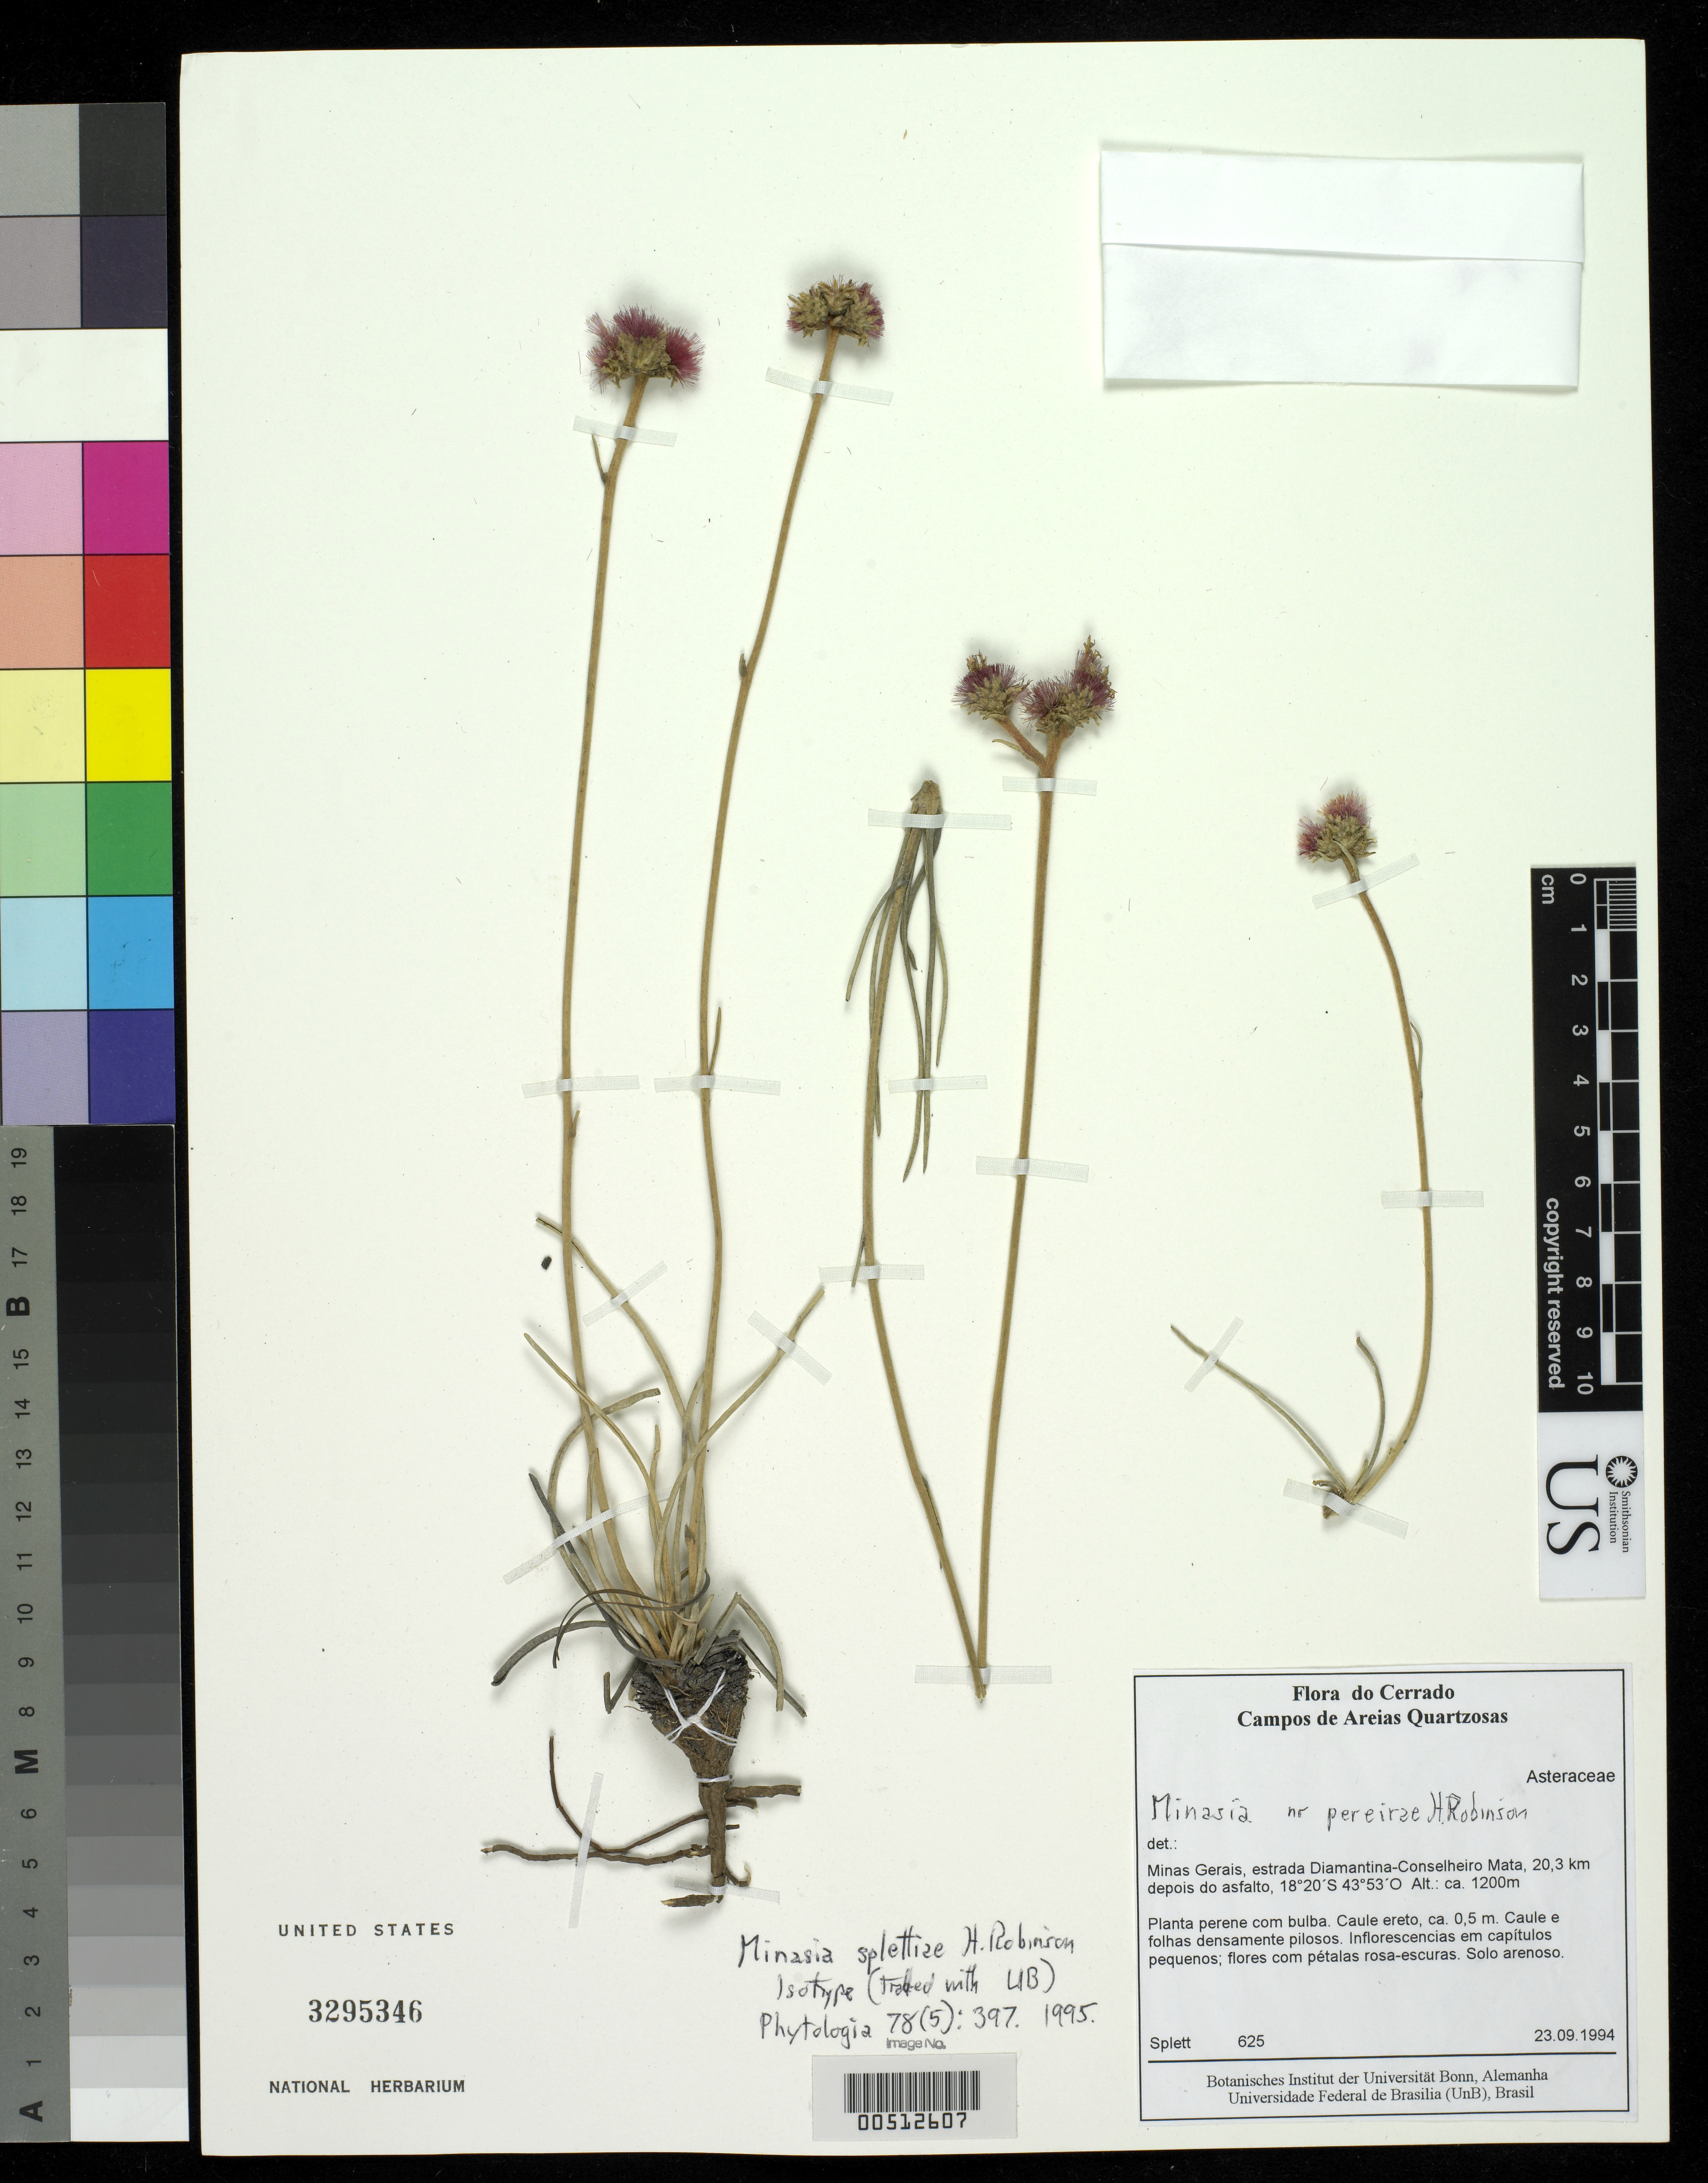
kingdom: Plantae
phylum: Tracheophyta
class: Magnoliopsida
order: Asterales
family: Asteraceae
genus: Minasia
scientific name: Minasia splettiae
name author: H. Rob.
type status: Isotype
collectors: S. Splett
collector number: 625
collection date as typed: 23 Sep 1994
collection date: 1994-09-23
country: Brazil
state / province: Minas Gerais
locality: Estrada Diamantina-Conselheiro Mata, 20.3 km depois do asfalto. [Diamantina-Conselheiro Mata Road, 20.3 km after the asphalt.]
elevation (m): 1200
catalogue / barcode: US 3295346